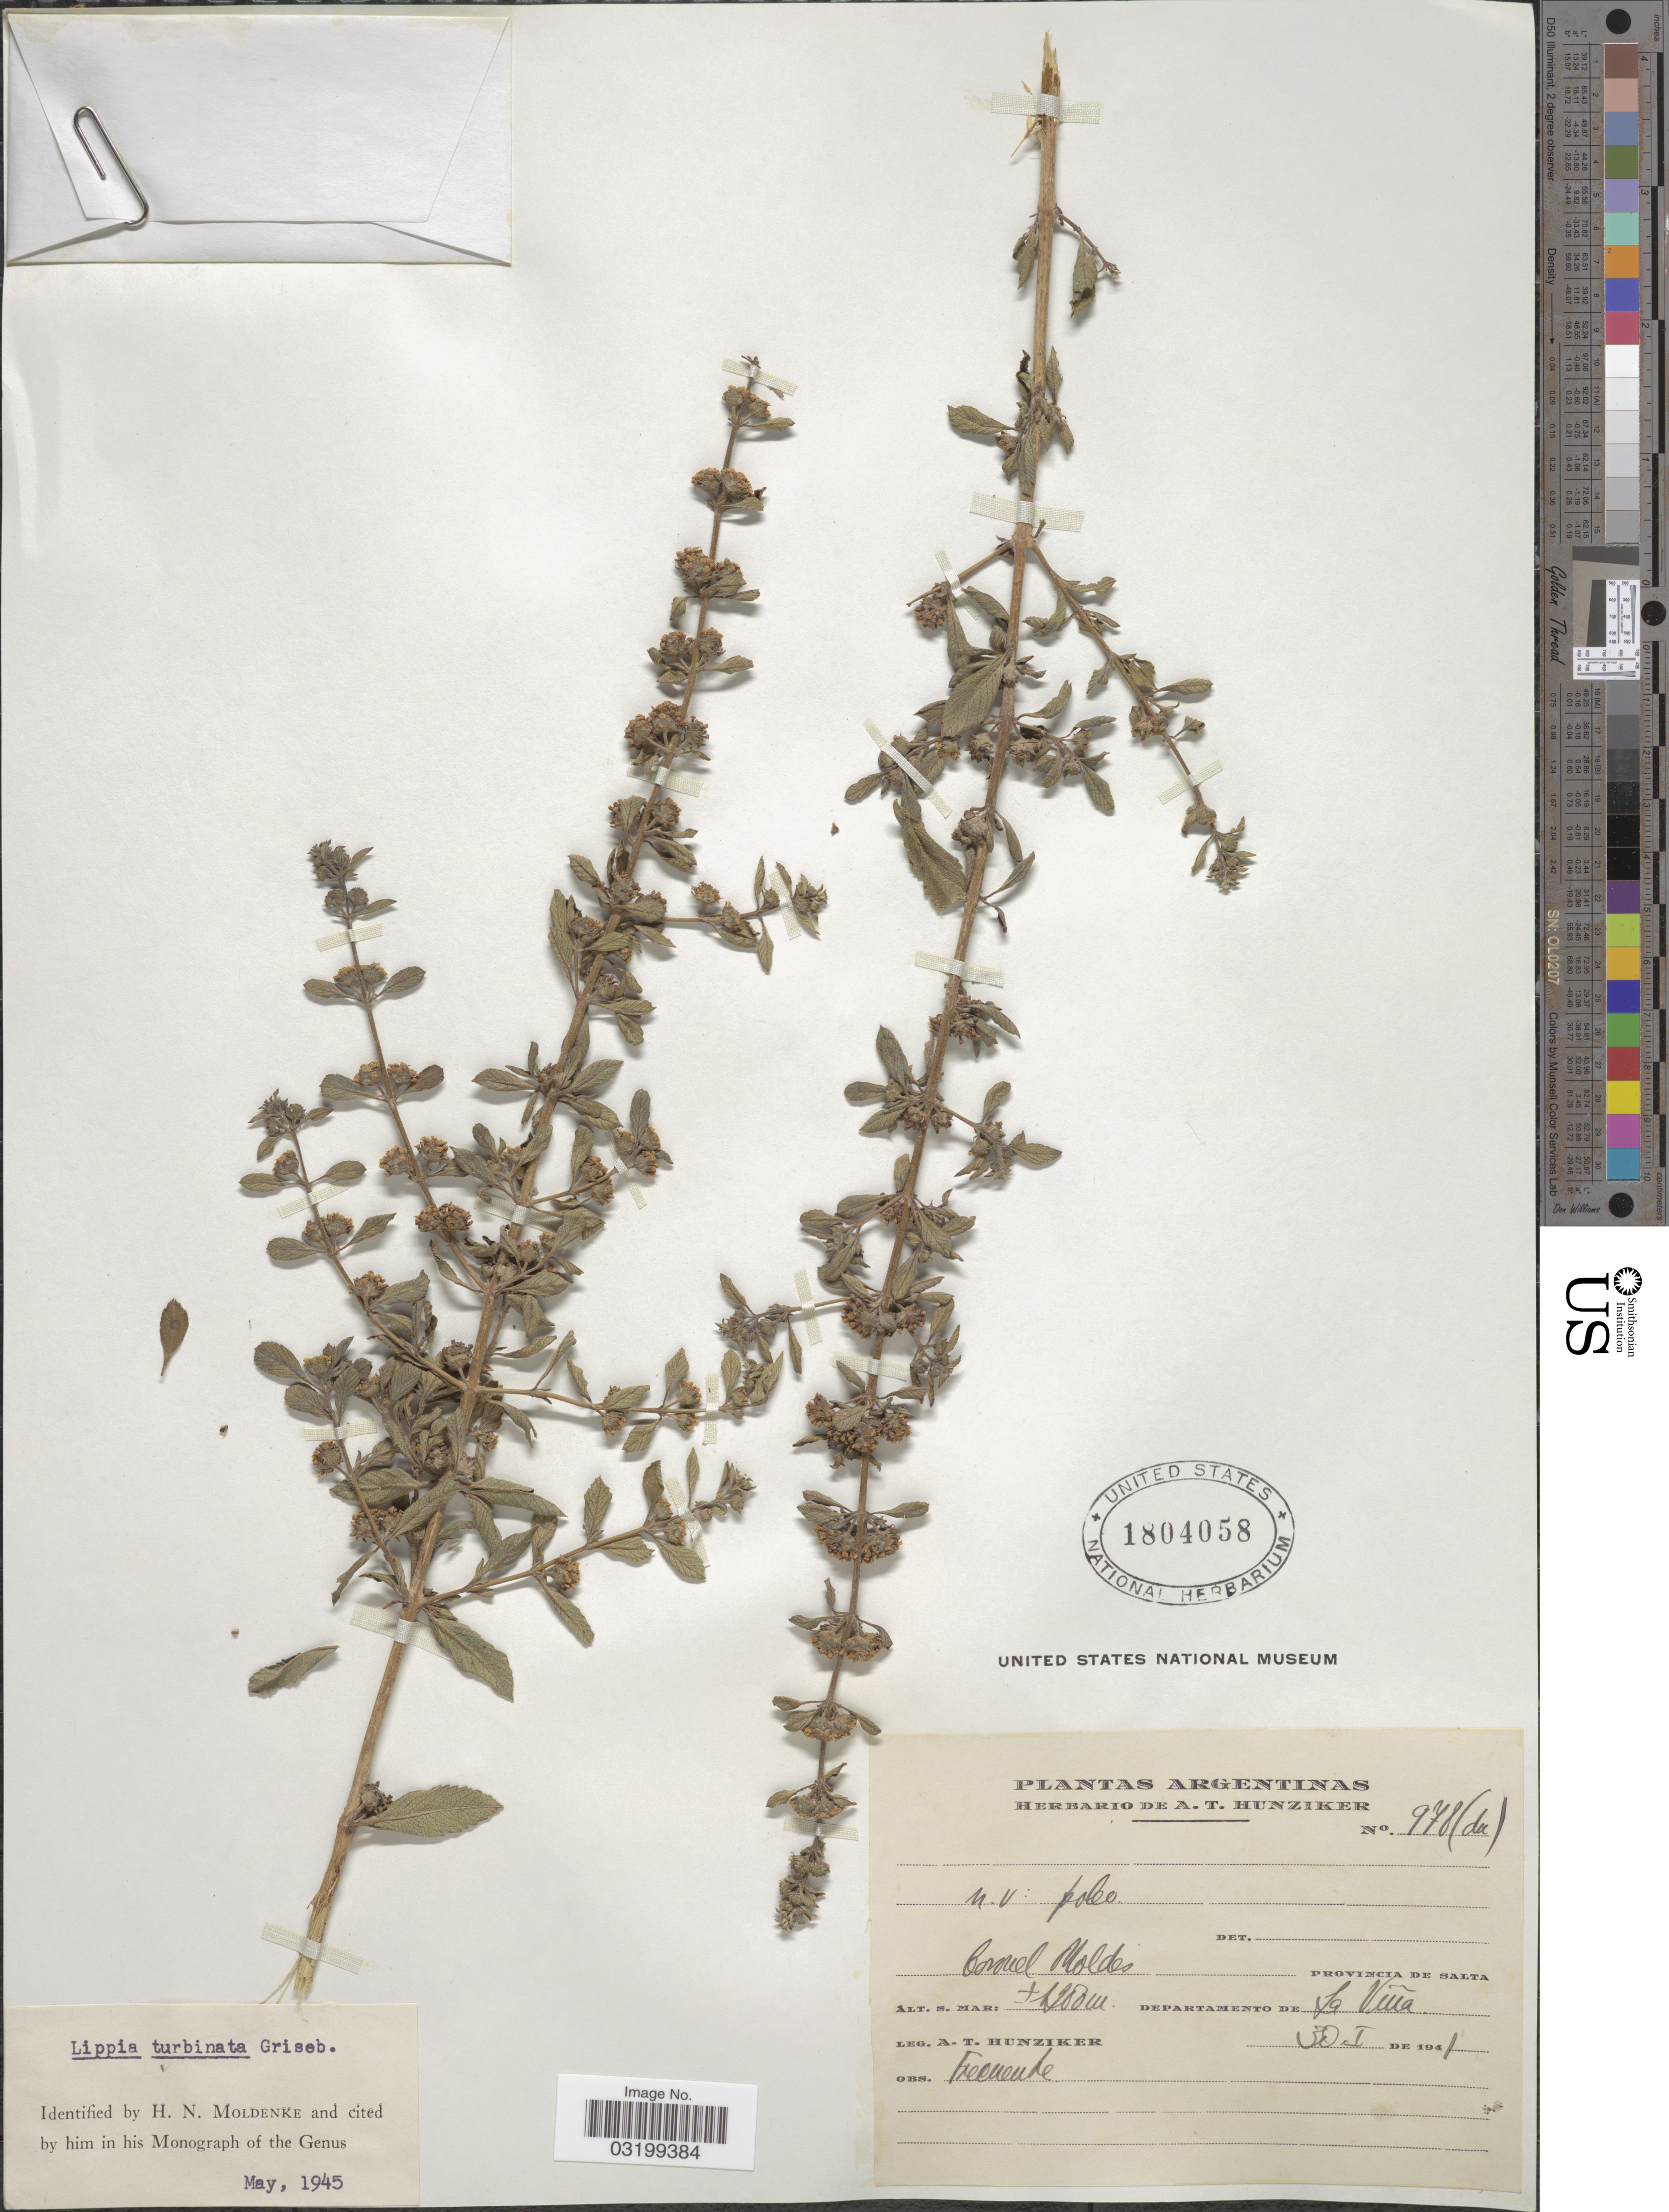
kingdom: Plantae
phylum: Tracheophyta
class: Magnoliopsida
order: Lamiales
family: Verbenaceae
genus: Lippia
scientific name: Lippia turbinata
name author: Griseb.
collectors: A. T. Hunziker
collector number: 978(du)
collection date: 1941-01-30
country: Argentina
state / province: Salta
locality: Coronel Moldes. Departamento de La Viña.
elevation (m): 1200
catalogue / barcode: US 1804058